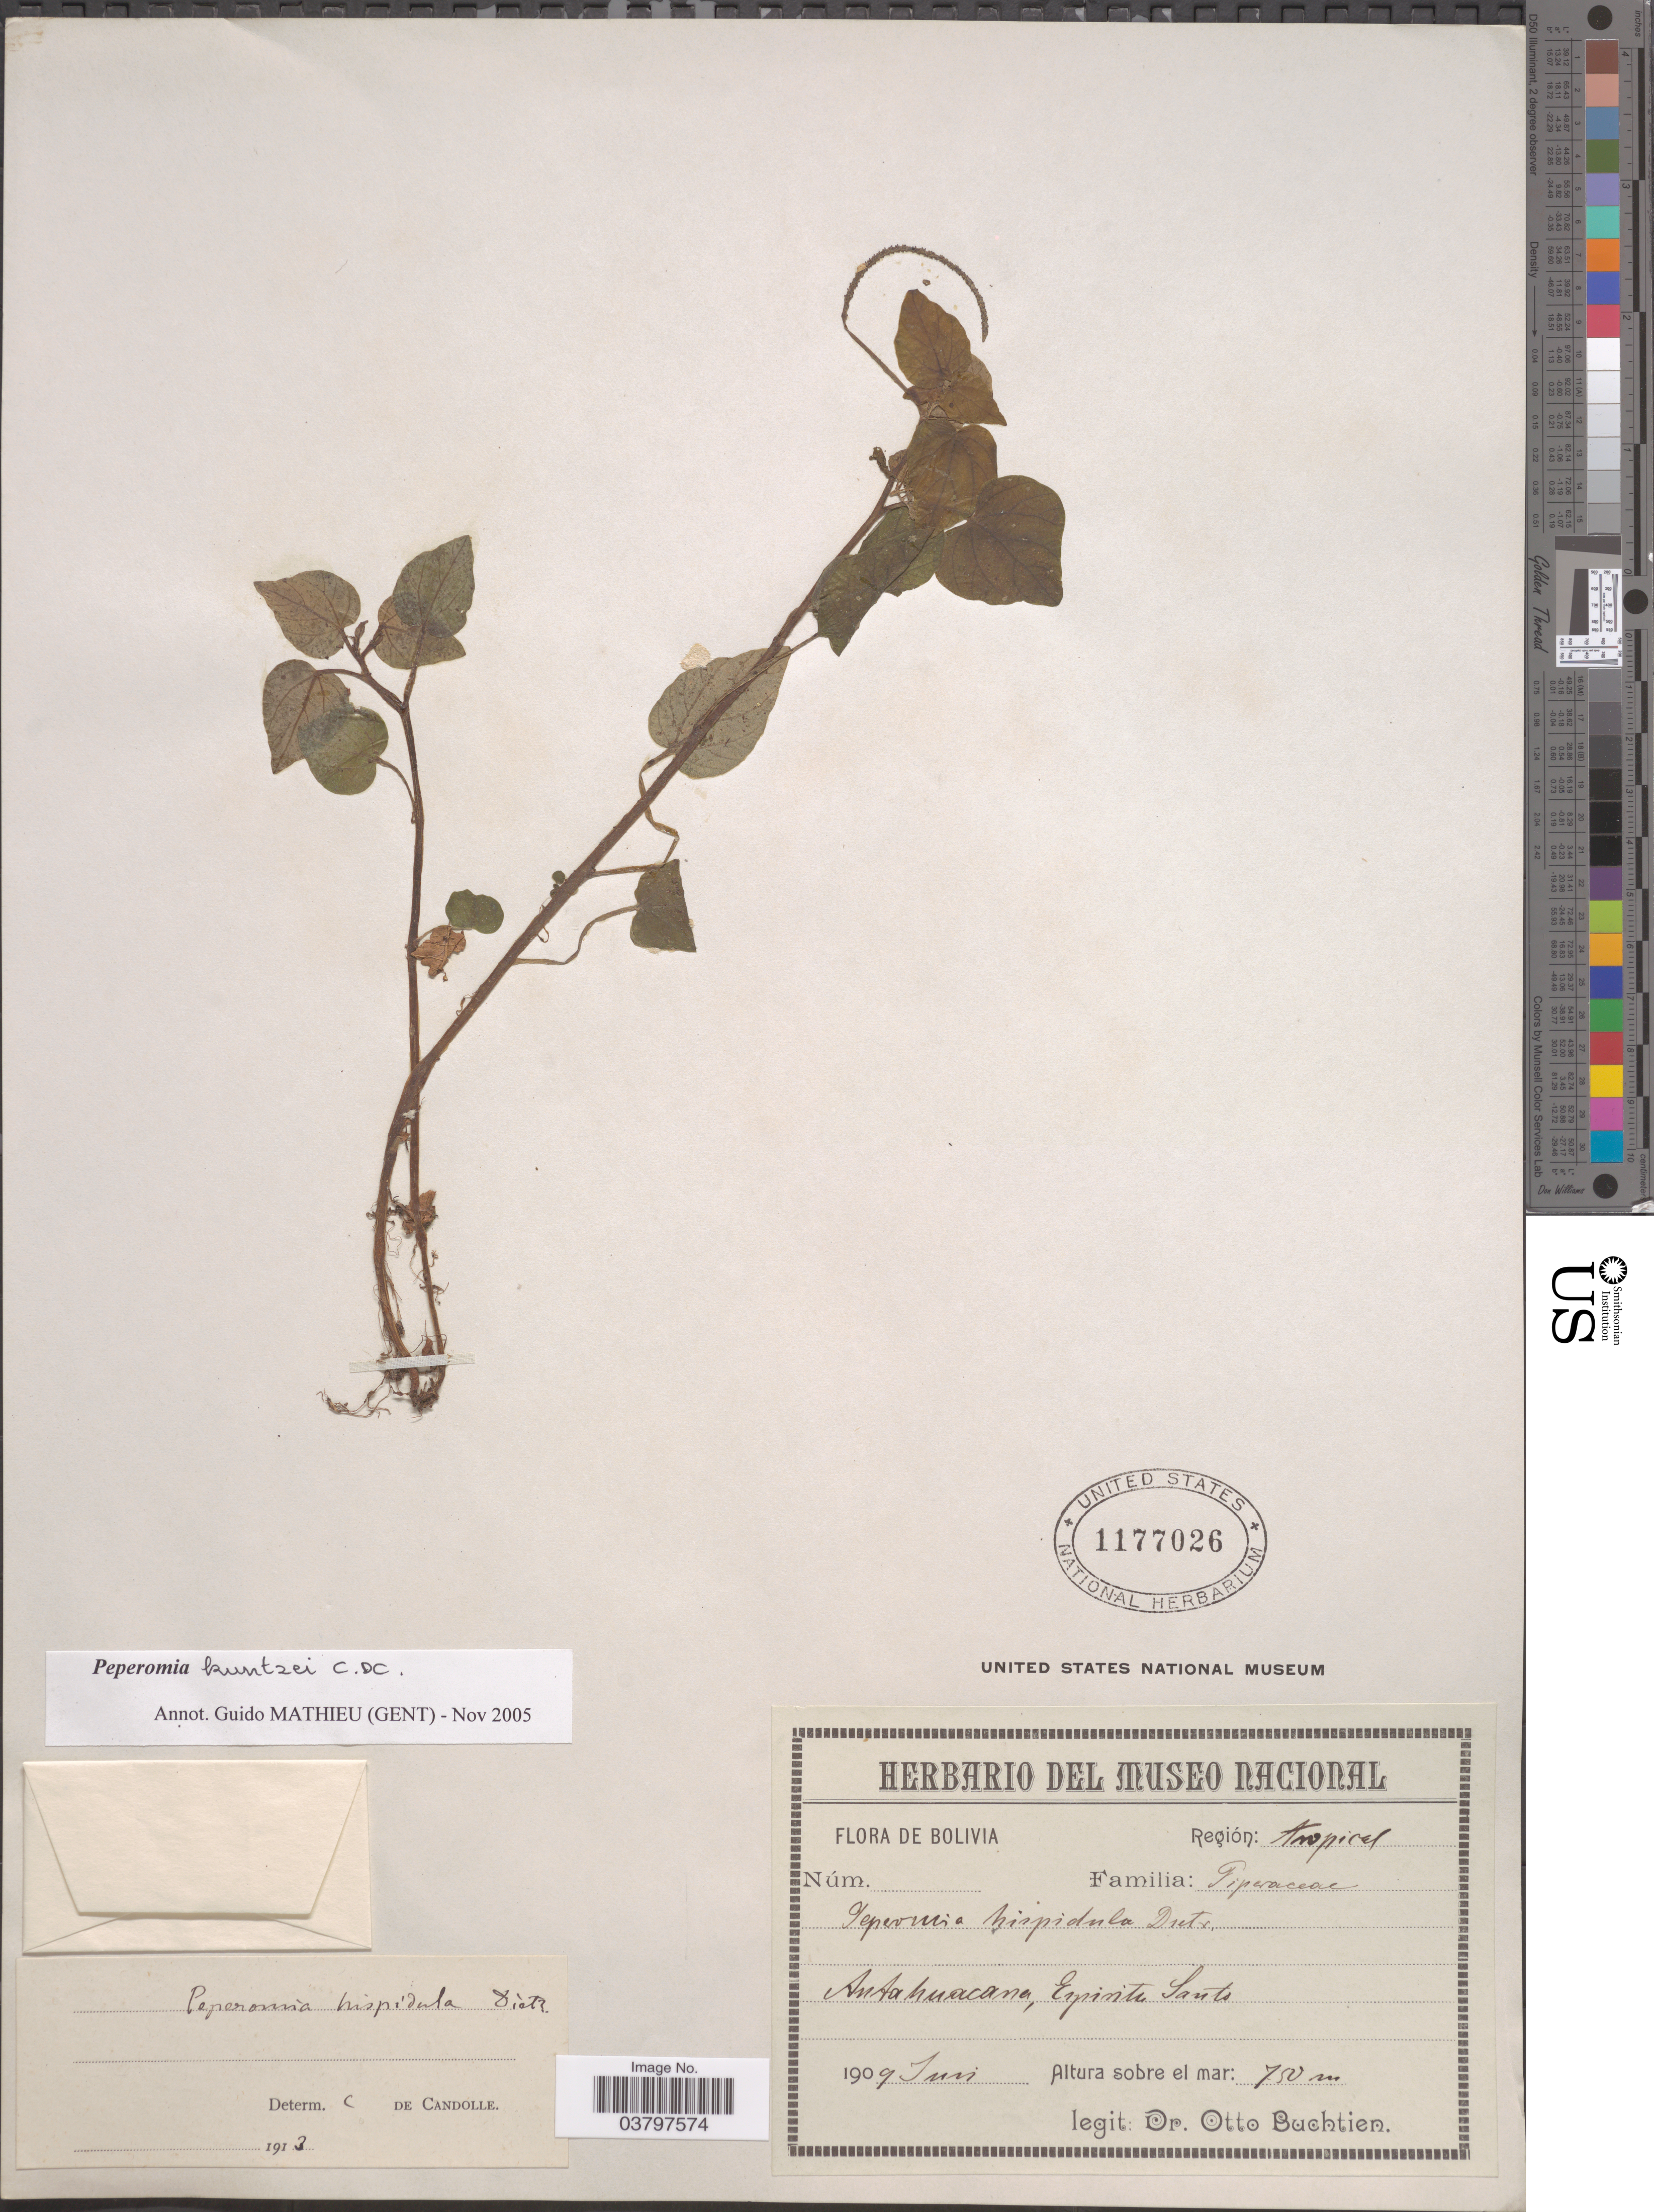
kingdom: Plantae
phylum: Tracheophyta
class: Magnoliopsida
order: Piperales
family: Piperaceae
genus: Peperomia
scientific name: Peperomia kuntzei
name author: C. DC. in Kuntze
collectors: O. Buchtien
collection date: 1909-06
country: Bolivia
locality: Región: Tropical. Antahuacana, Espiritu Santo.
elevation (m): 750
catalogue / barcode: US 1177026